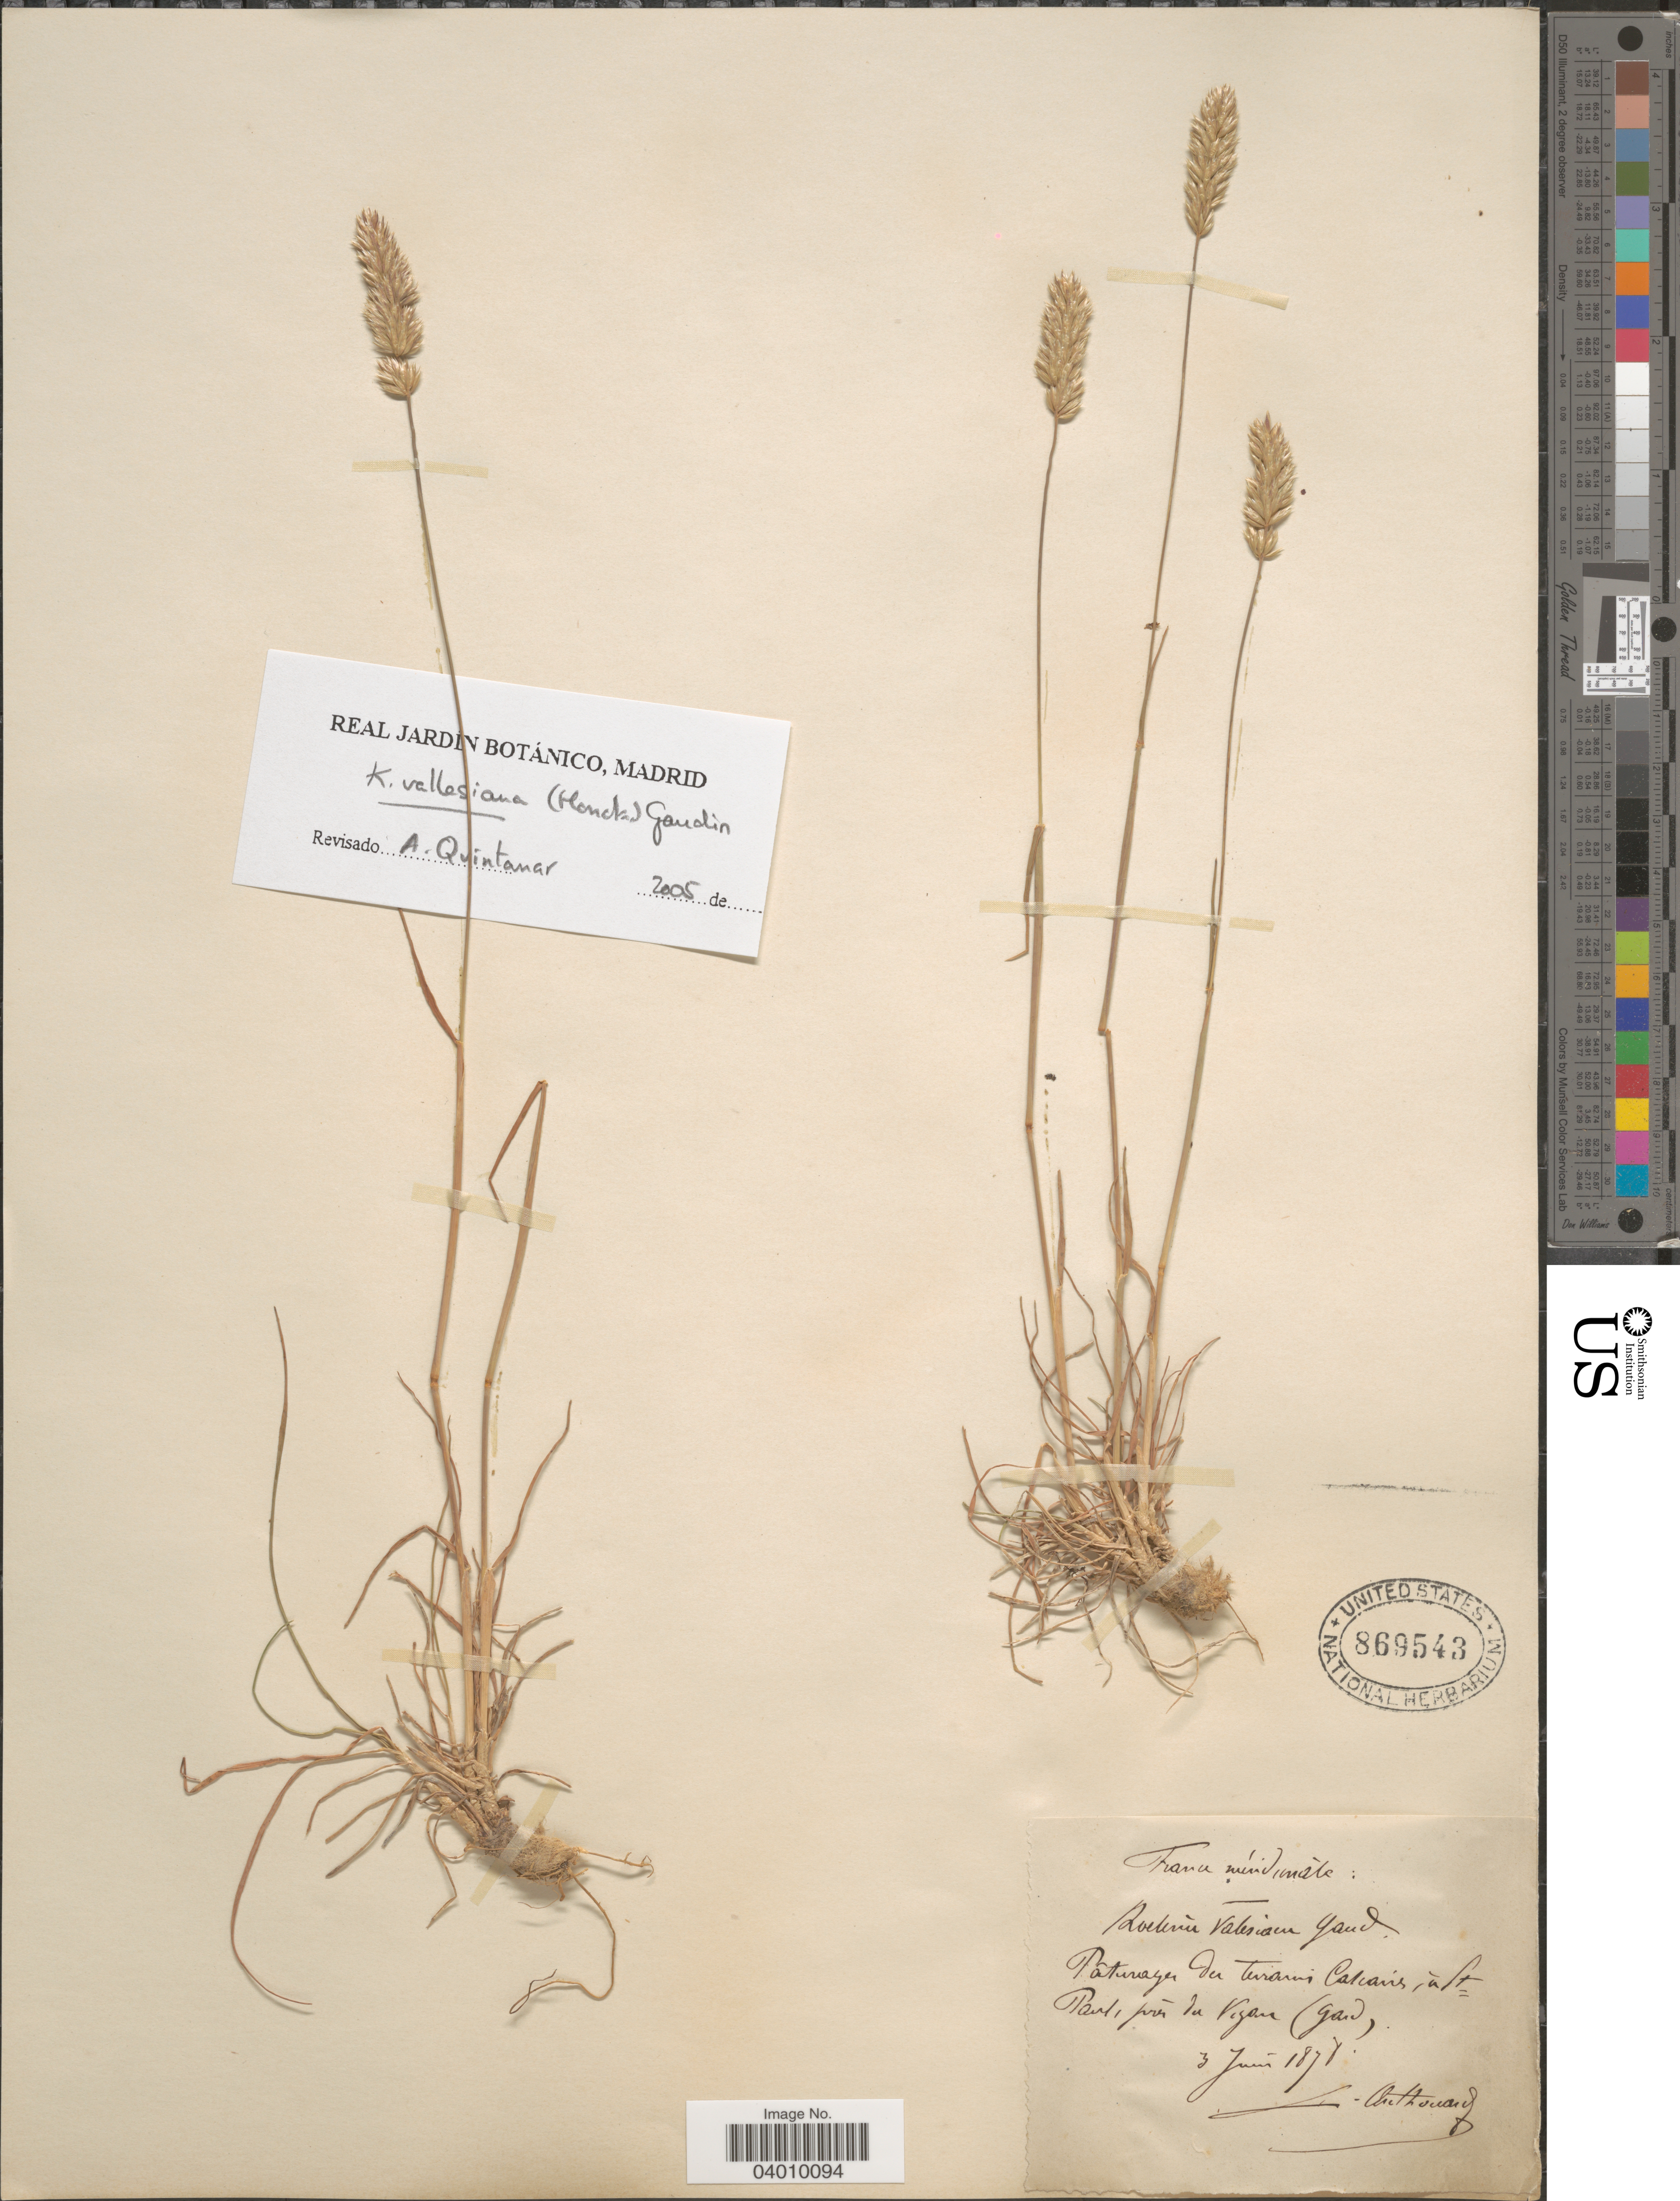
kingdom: Plantae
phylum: Tracheophyta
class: Liliopsida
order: Poales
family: Poaceae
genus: Koeleria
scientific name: Koeleria vallesiana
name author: (Honck.) Gaudin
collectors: Anthony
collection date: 1878-06-03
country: France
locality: Paturages du terrains Calcaire, a St Paul, prés du Vigan (Gard).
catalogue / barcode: US 869543